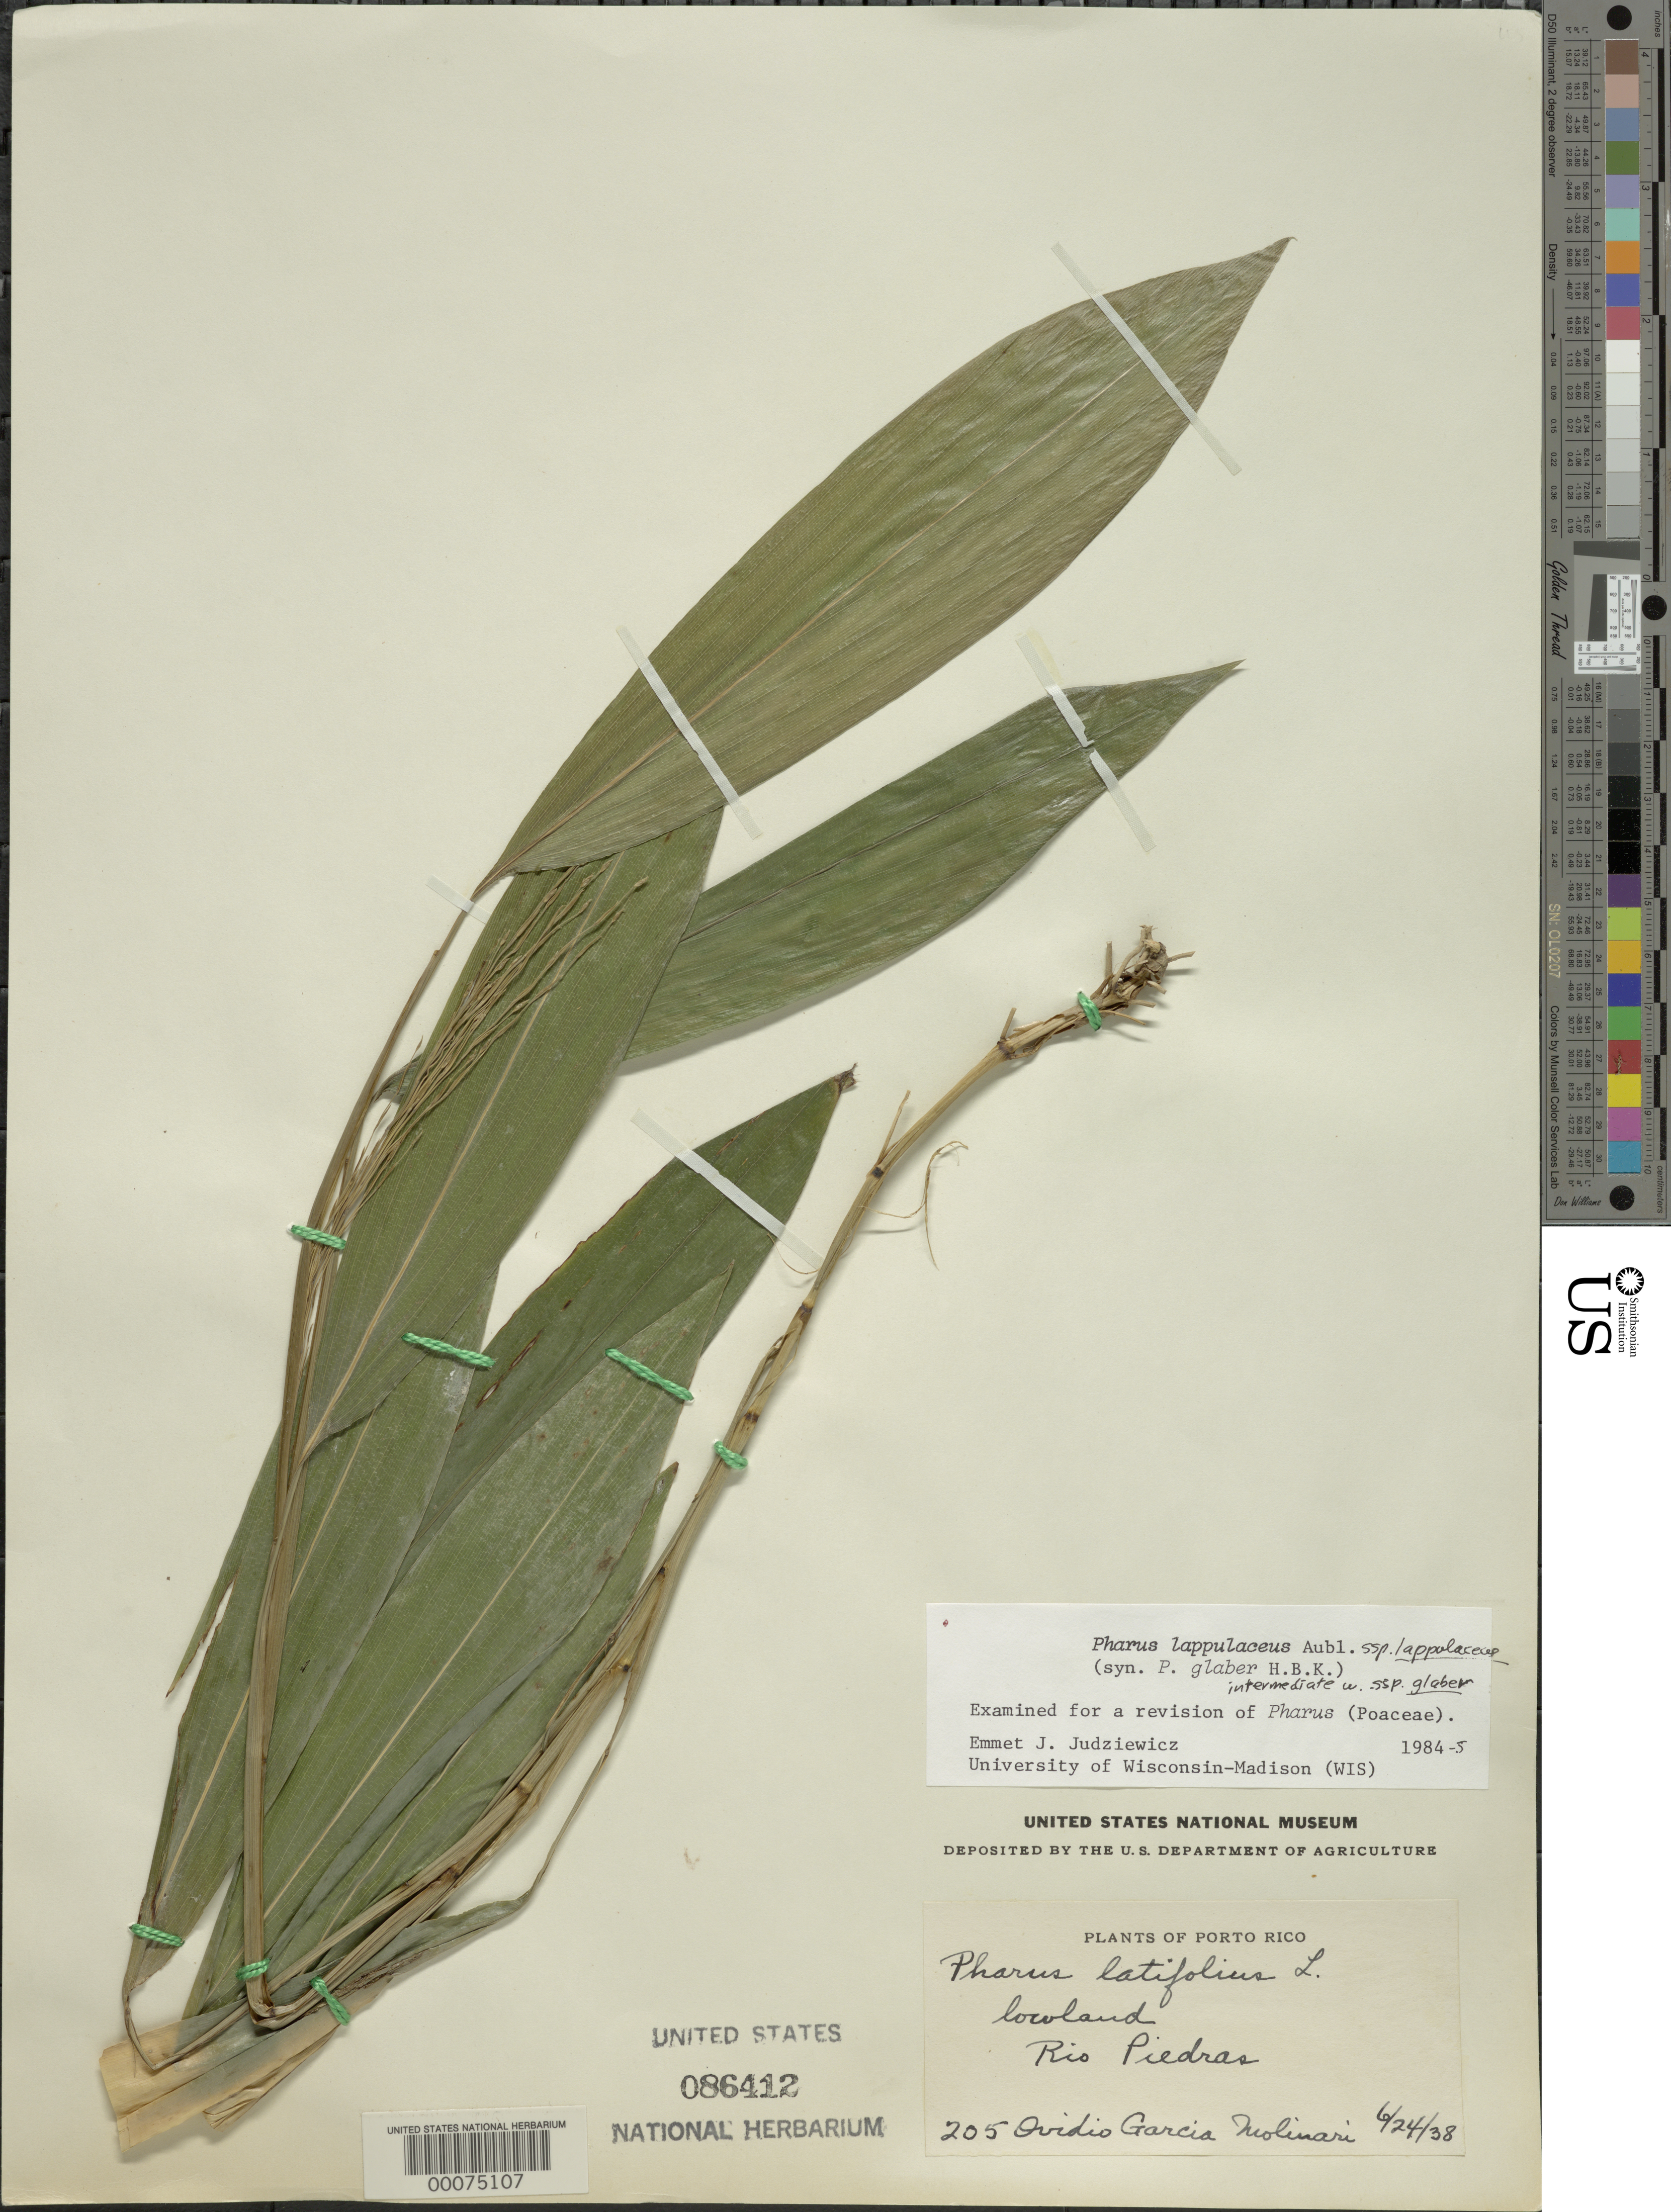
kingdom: Plantae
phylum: Tracheophyta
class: Liliopsida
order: Poales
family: Poaceae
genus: Pharus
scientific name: Pharus lappulaceus subsp. lappulaceus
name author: Aubl.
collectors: O. Molinari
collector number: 205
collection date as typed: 24 Jun 1935 or 24 Jun 1938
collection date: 1935-06-24 or 1938-06-24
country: Puerto Rico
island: Greater Antilles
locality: Rio piedras, lowland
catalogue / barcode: US 86412